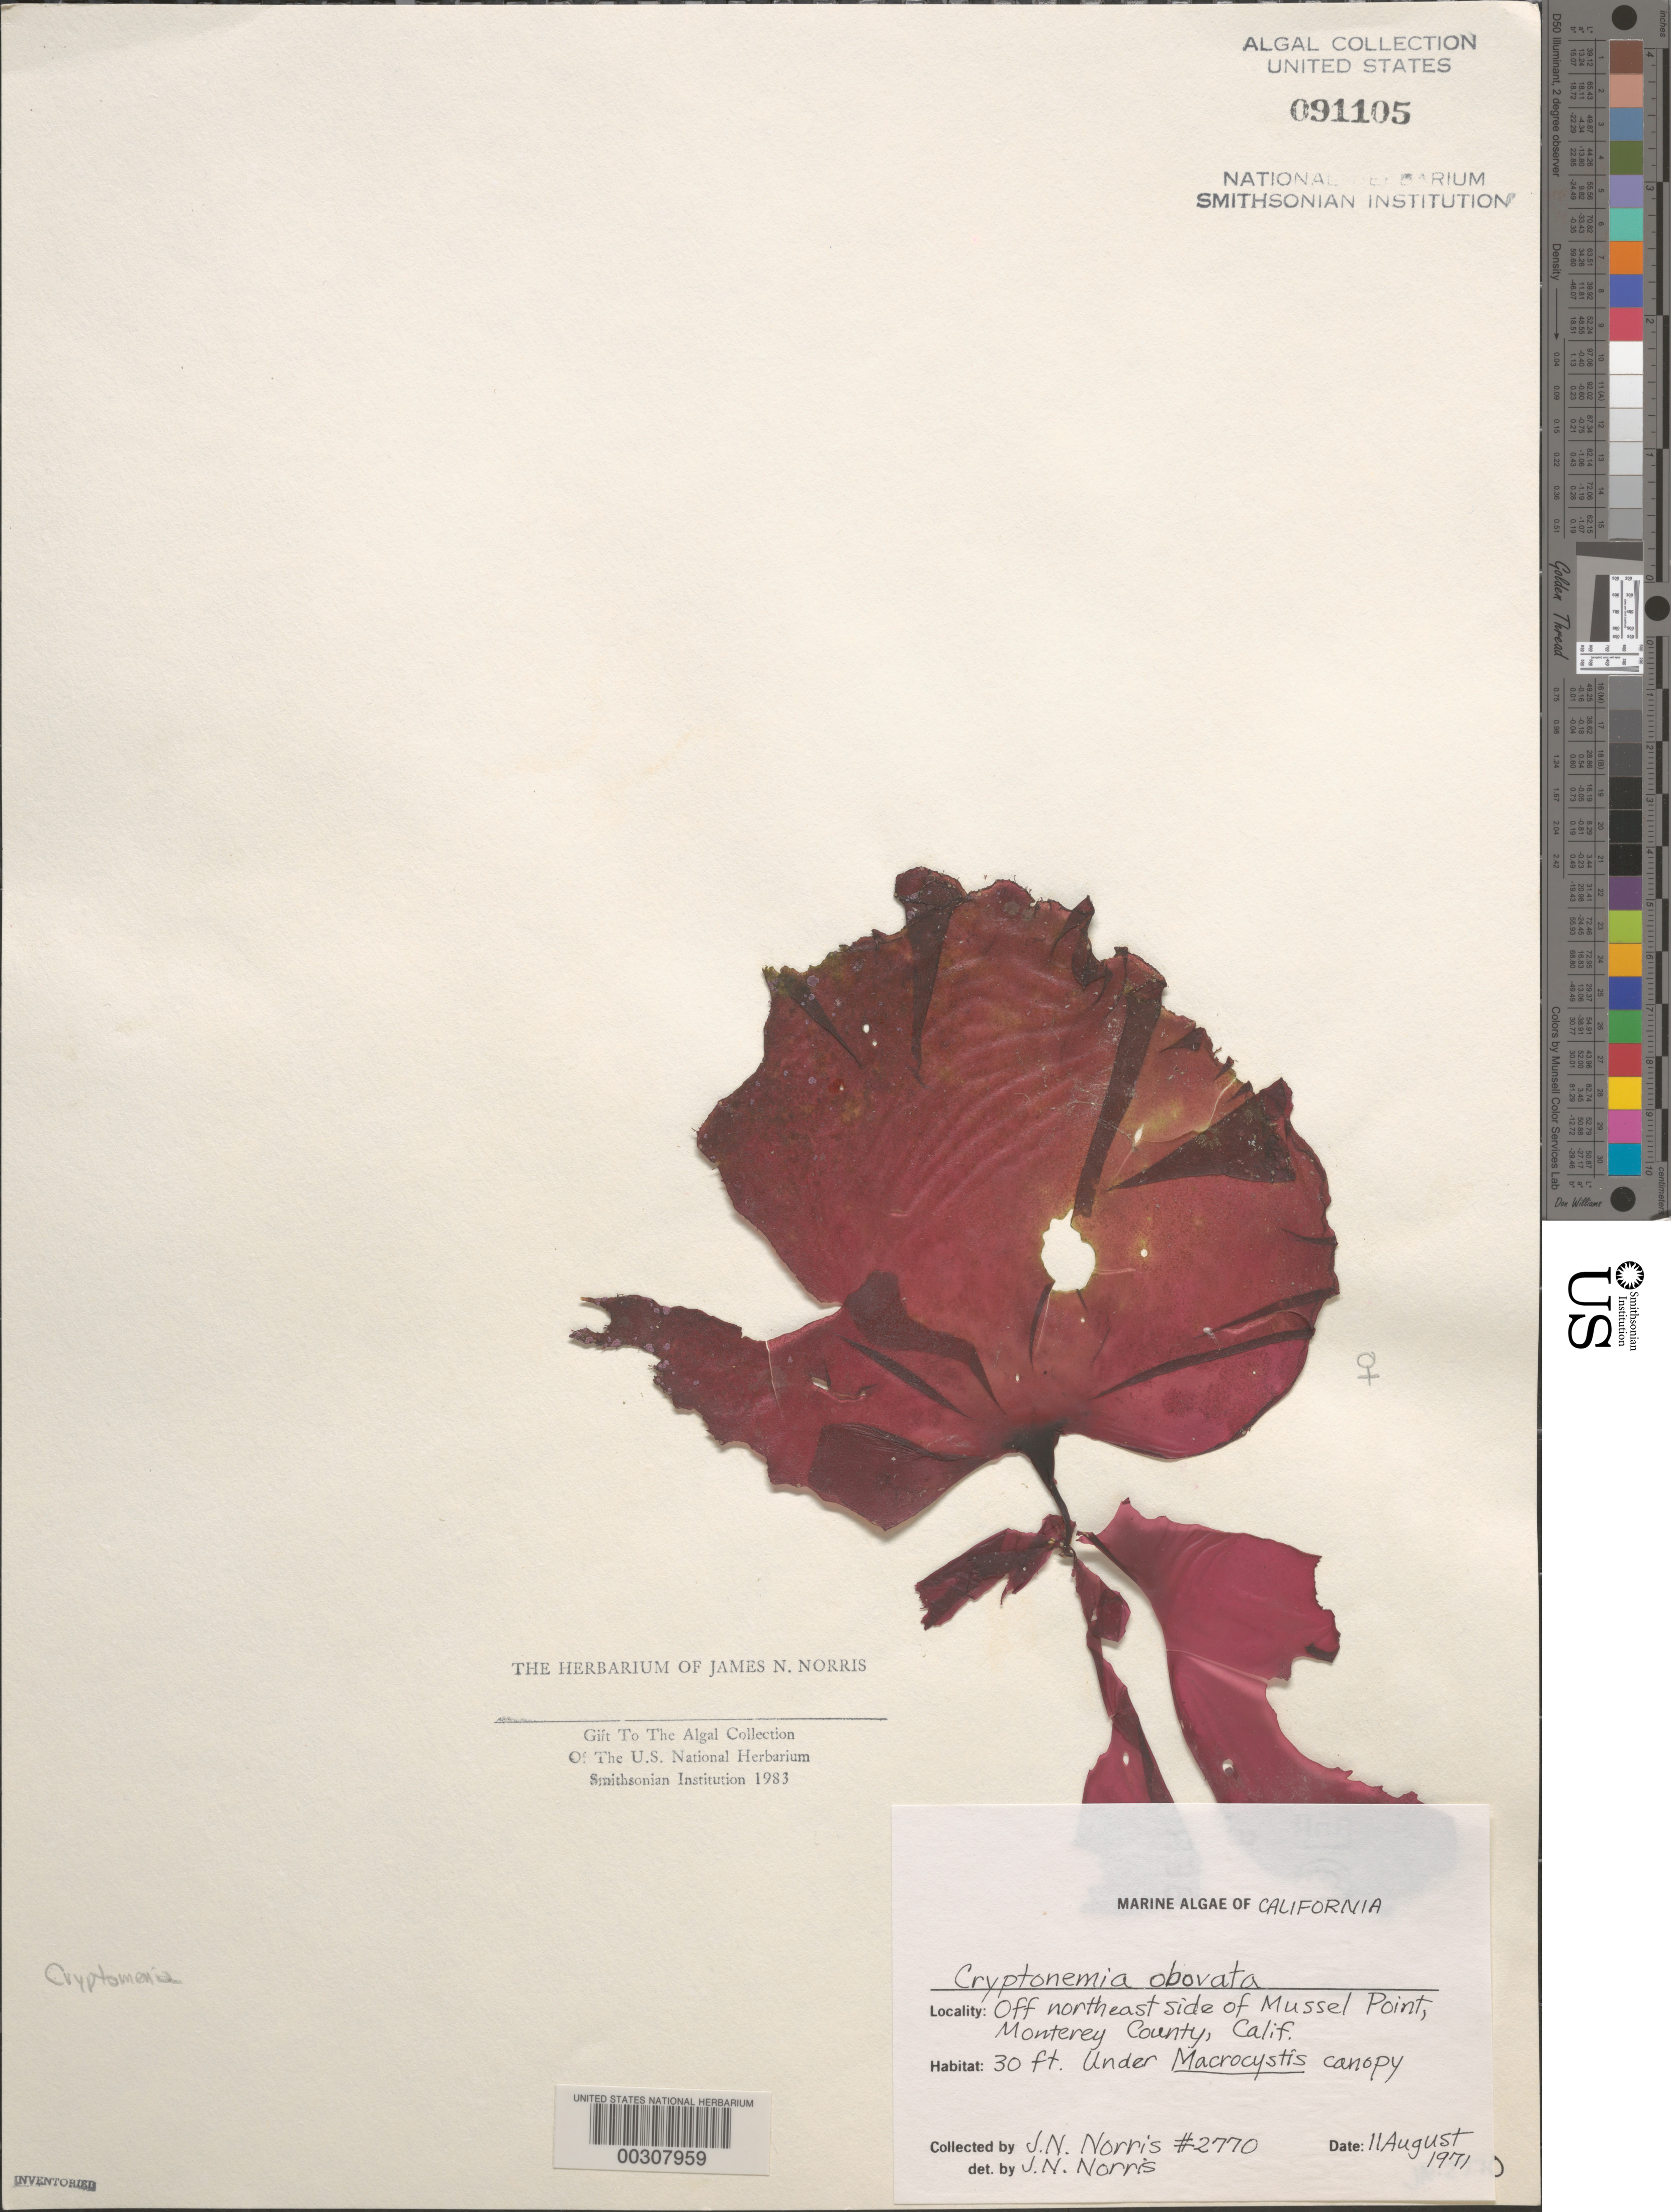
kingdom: Plantae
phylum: Rhodophyta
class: Florideophyceae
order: Halymeniales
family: Halymeniaceae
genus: Cryptonemia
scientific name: Cryptonemia obovata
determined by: Norris, James N.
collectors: J. N. Norris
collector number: JN-2770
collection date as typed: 11 Aug 1971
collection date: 1971-08-11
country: United States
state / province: California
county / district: Monterey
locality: Off Mussel Point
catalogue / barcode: US 91105